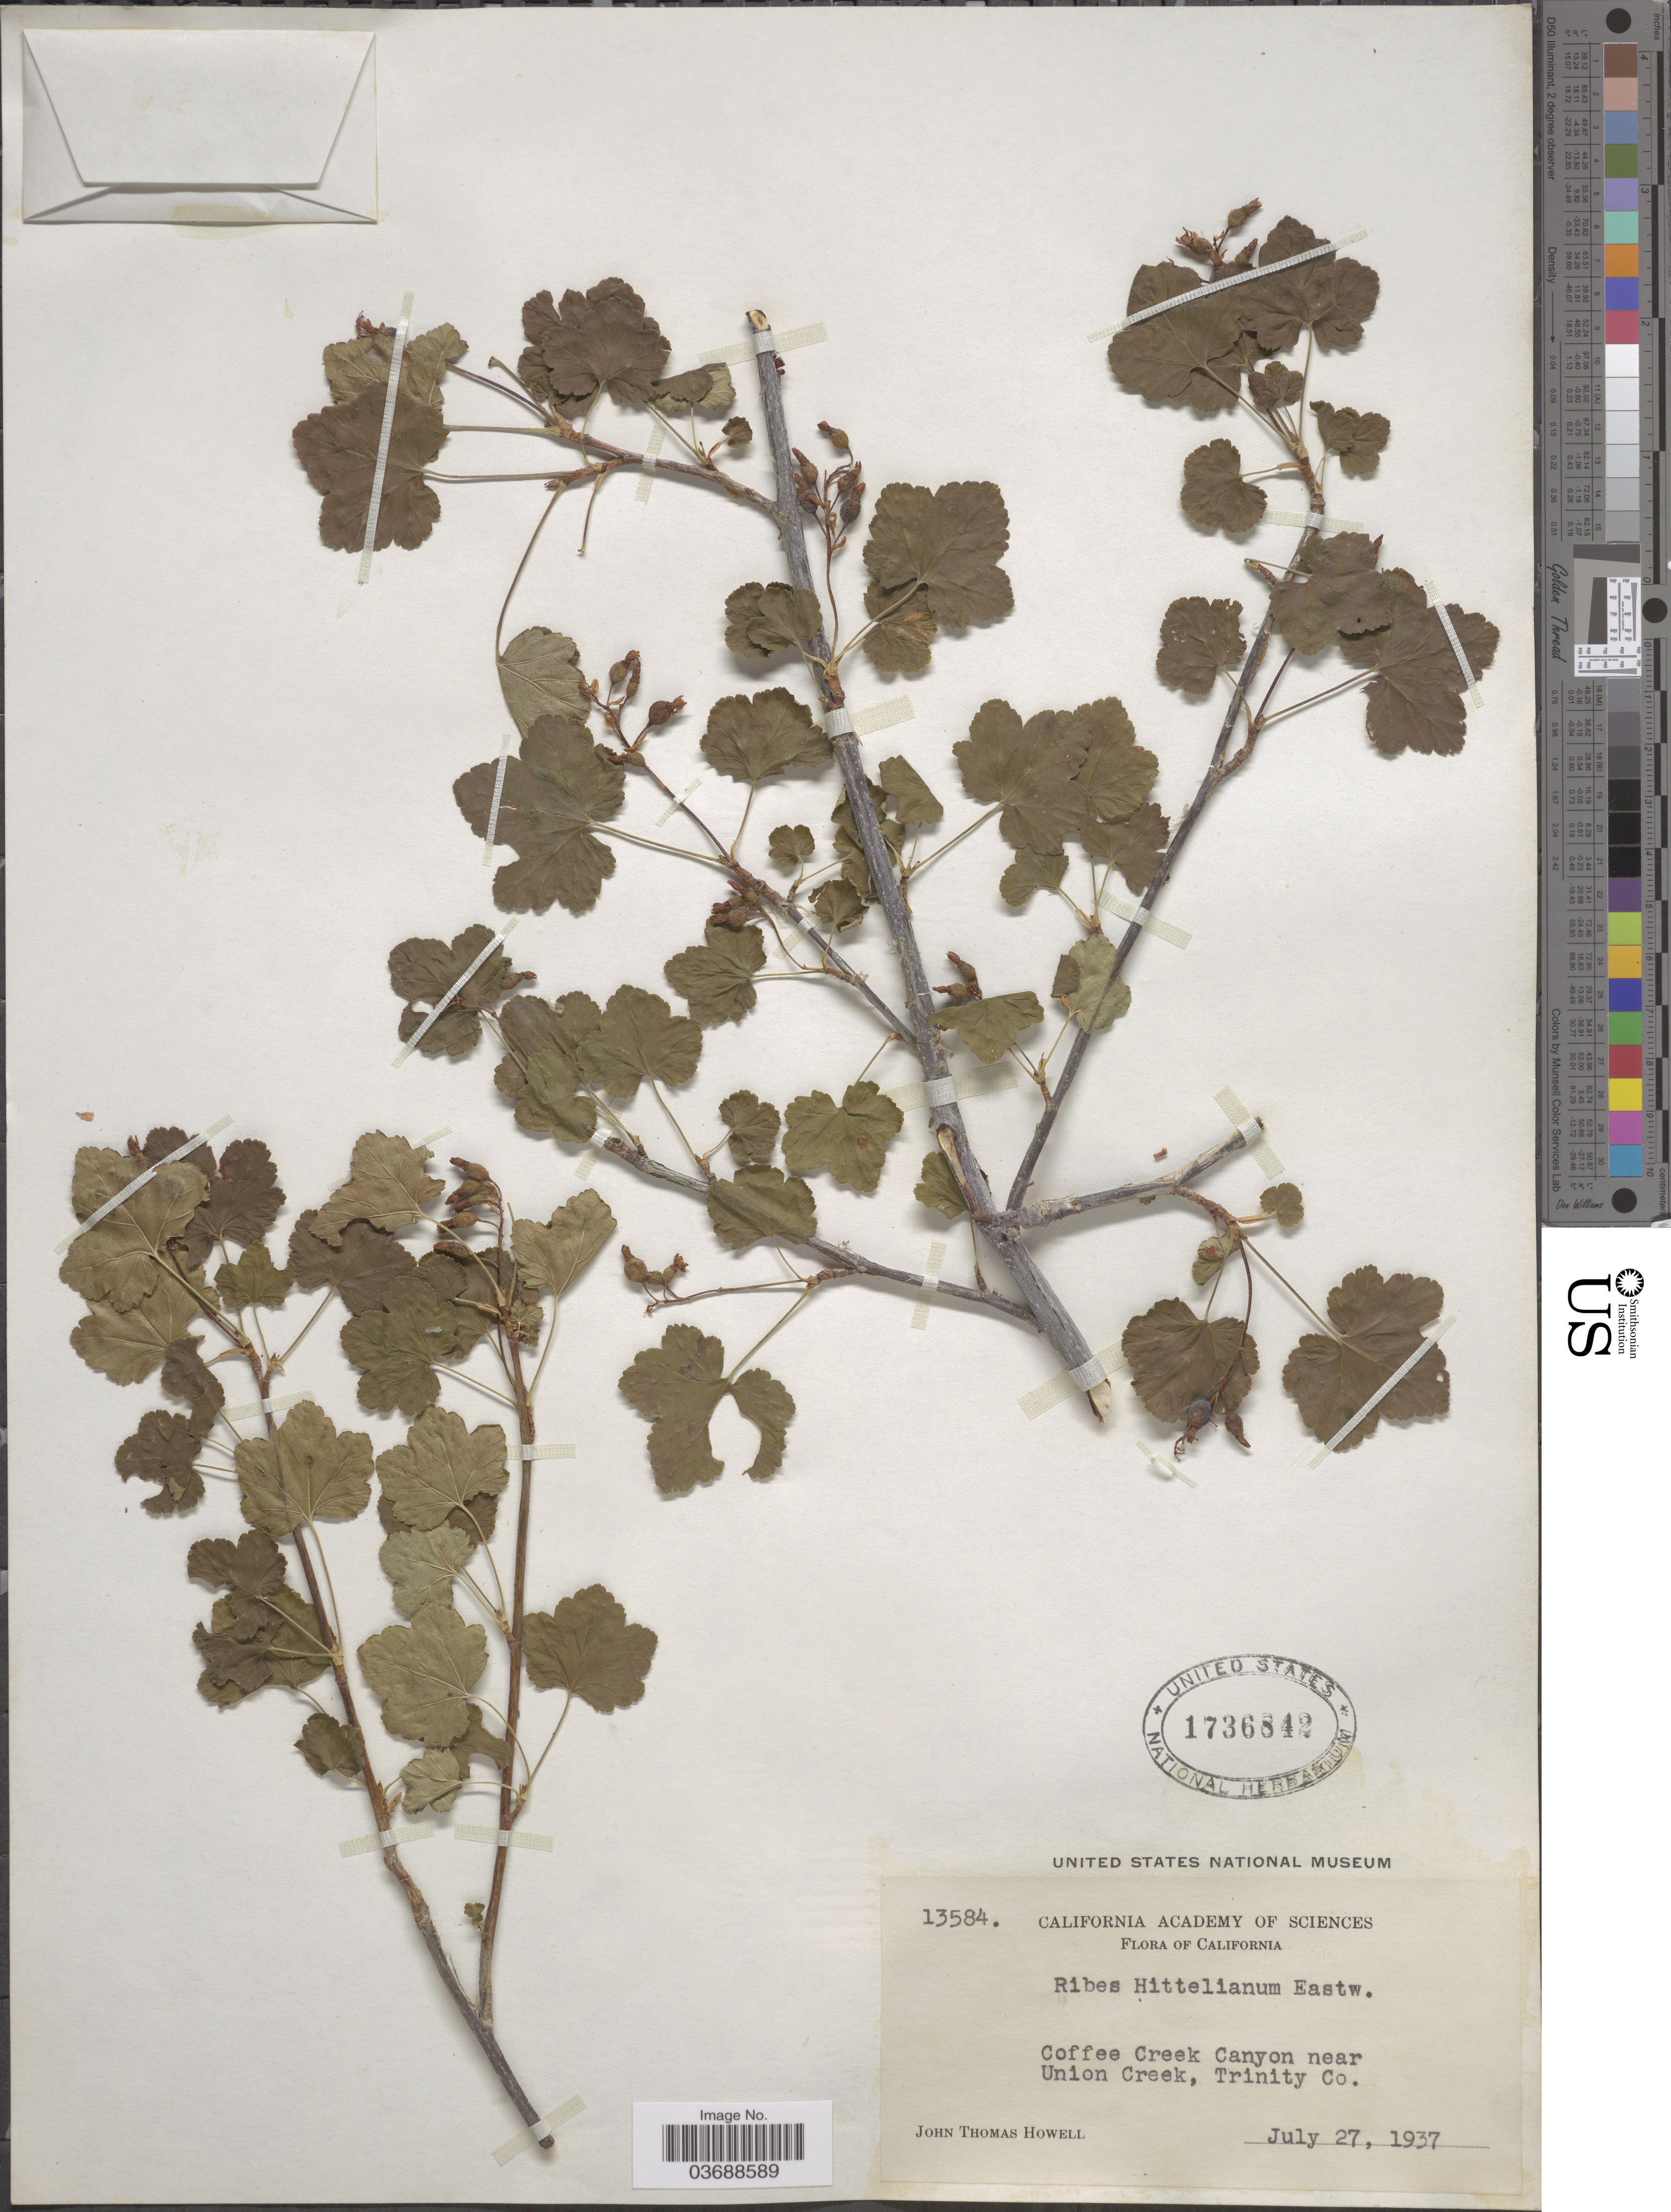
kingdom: Plantae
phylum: Tracheophyta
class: Magnoliopsida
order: Saxifragales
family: Grossulariaceae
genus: Ribes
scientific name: Ribes nevadense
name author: Kellogg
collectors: J. T. Howell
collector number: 13584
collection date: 1937-07-27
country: United States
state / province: California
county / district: Trinity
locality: Coffee Creek Canyon near Union Creek, Trinity Co.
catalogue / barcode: US 1736842